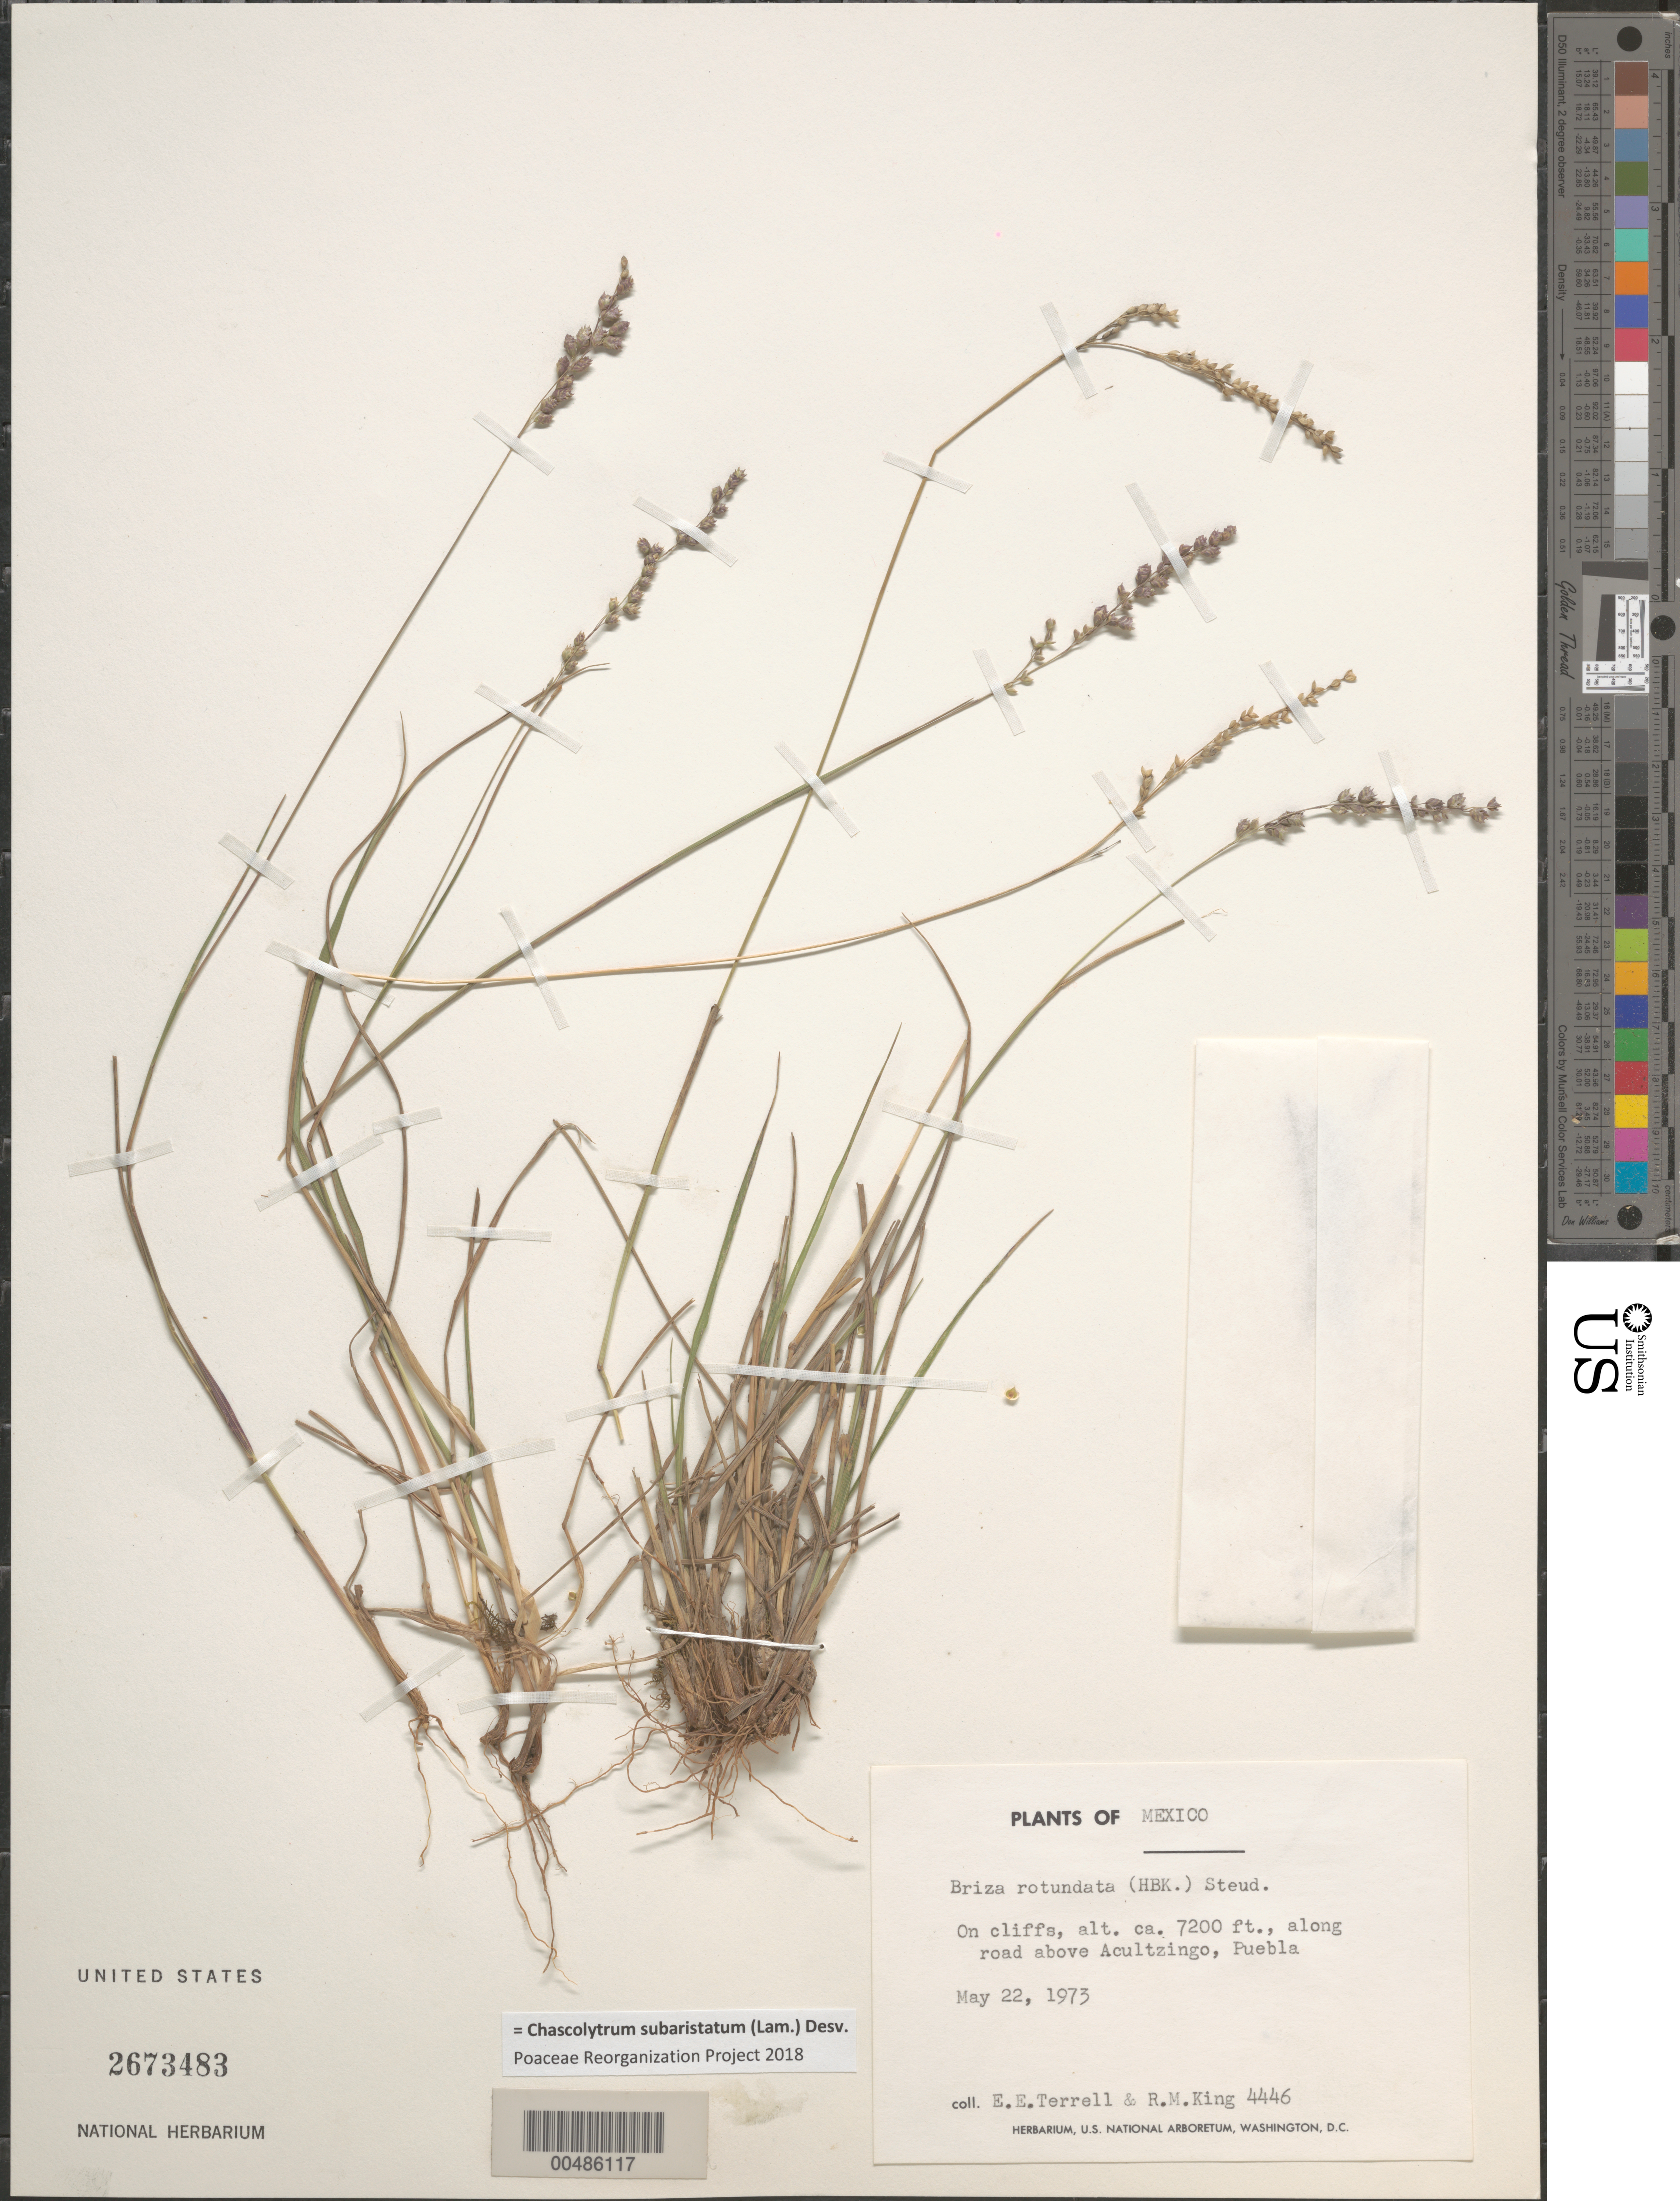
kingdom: Plantae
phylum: Tracheophyta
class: Liliopsida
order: Poales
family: Poaceae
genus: Chascolytrum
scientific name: Chascolytrum subaristatum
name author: (Lam.) Desv.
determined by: Poaceae Reorganization Project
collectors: E. E. Terrell & R. M. King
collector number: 4446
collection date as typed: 22 May 1973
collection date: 1973-05-22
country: Mexico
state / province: Puebla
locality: Rd above Acultzingo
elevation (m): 2195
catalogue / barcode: US 2673483